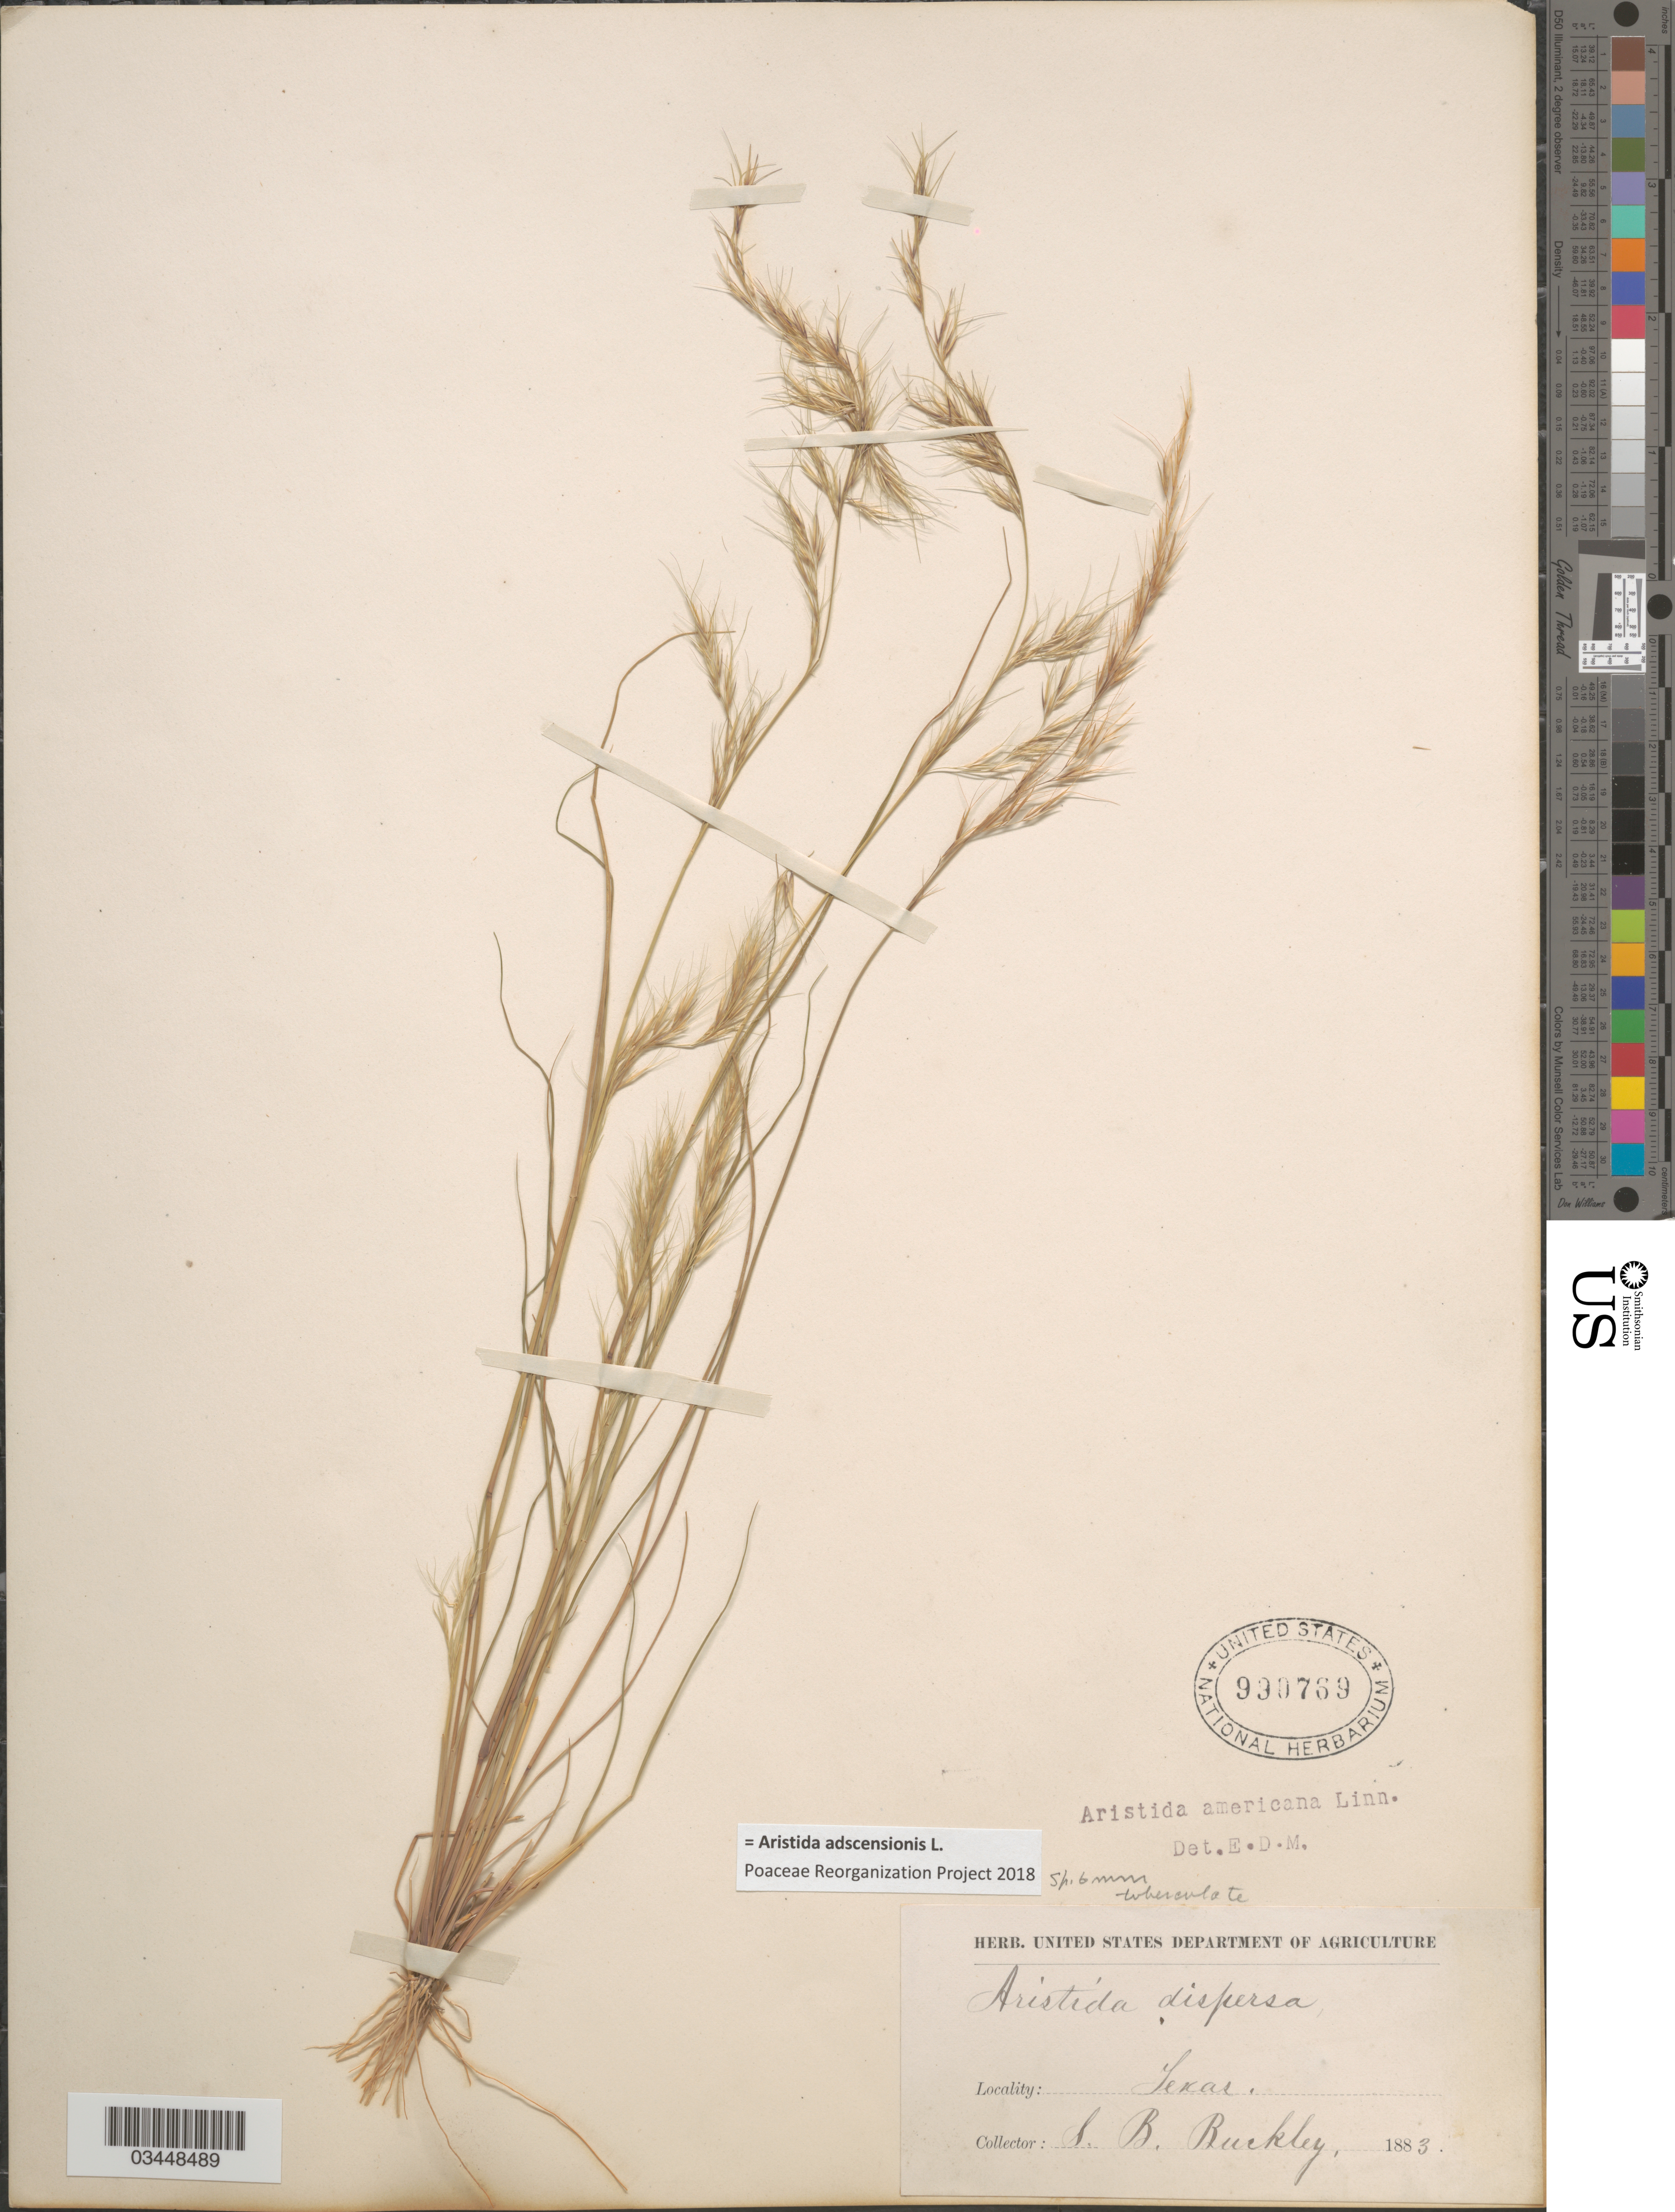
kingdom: Plantae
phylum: Tracheophyta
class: Liliopsida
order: Poales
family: Poaceae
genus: Aristida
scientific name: Aristida adscensionis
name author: L.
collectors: S. B. Buckley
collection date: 1883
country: United States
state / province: Texas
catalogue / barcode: US 990769